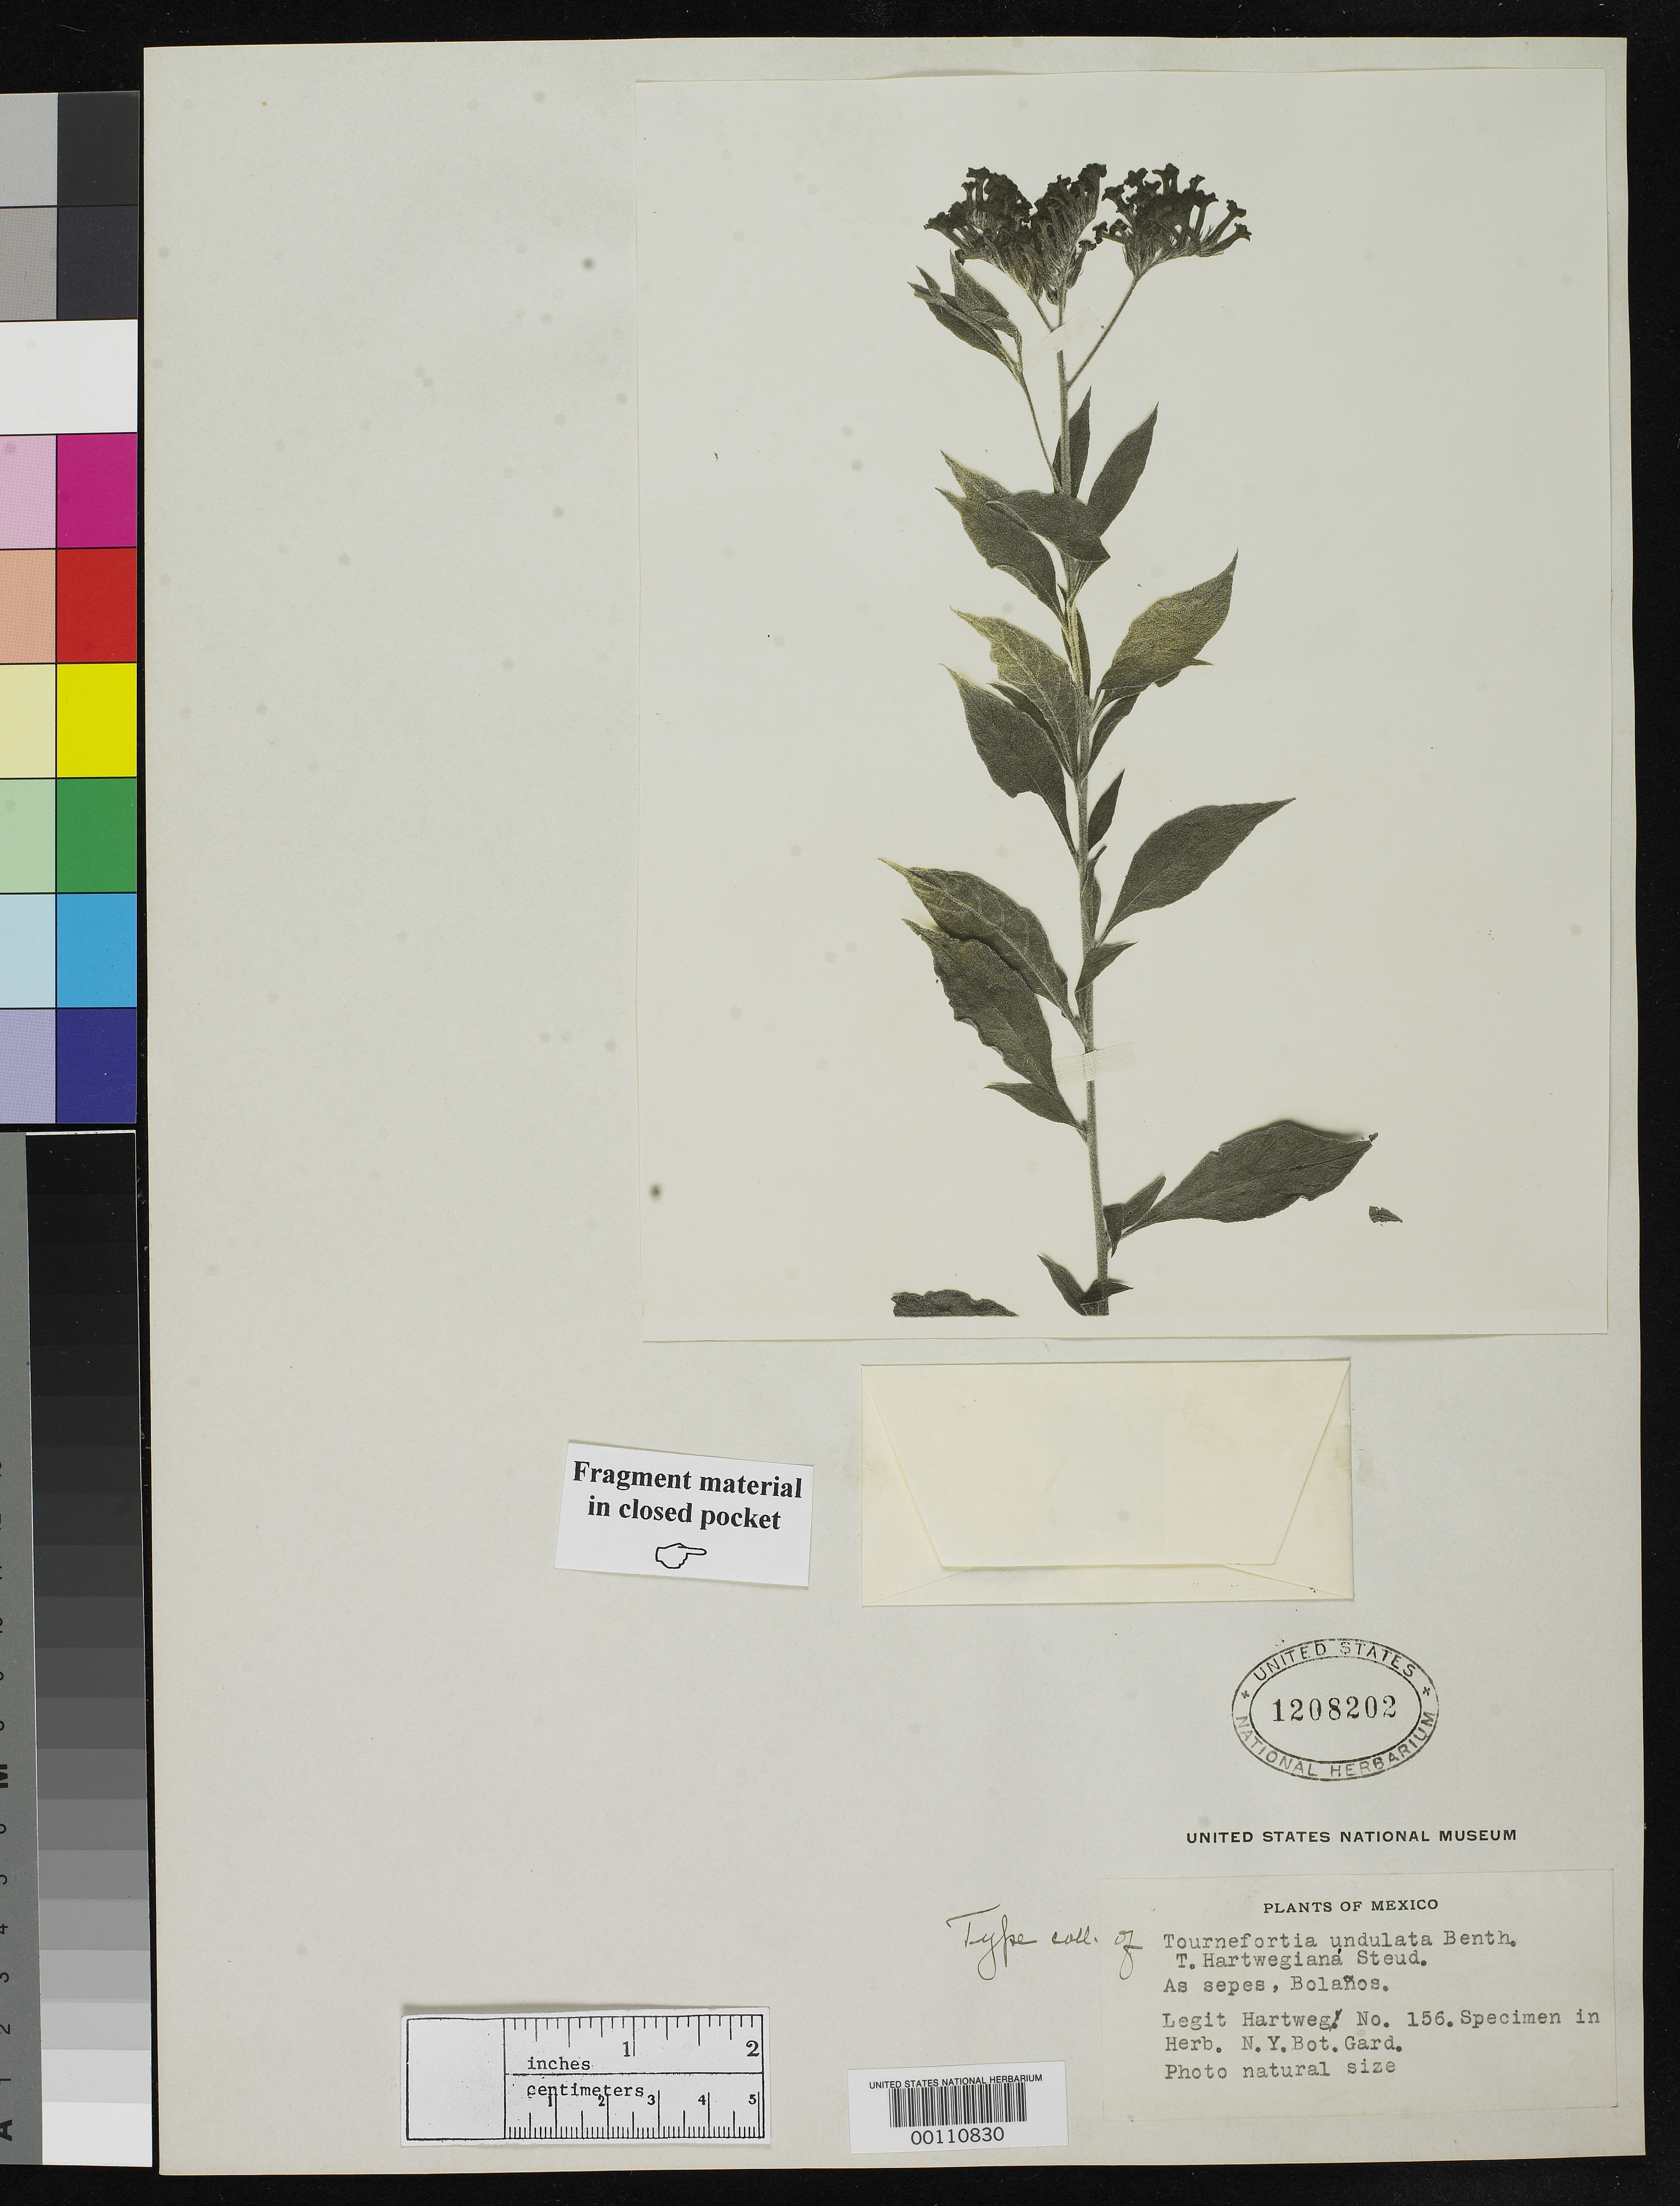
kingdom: Plantae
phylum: Tracheophyta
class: Magnoliopsida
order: Boraginales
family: Heliotropiaceae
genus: Tournefortia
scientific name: Tournefortia undulata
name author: Benth.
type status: Type Collection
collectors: K. Hartweg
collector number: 156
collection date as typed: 1837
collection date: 1837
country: Mexico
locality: Bolanos.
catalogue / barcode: US 1208202